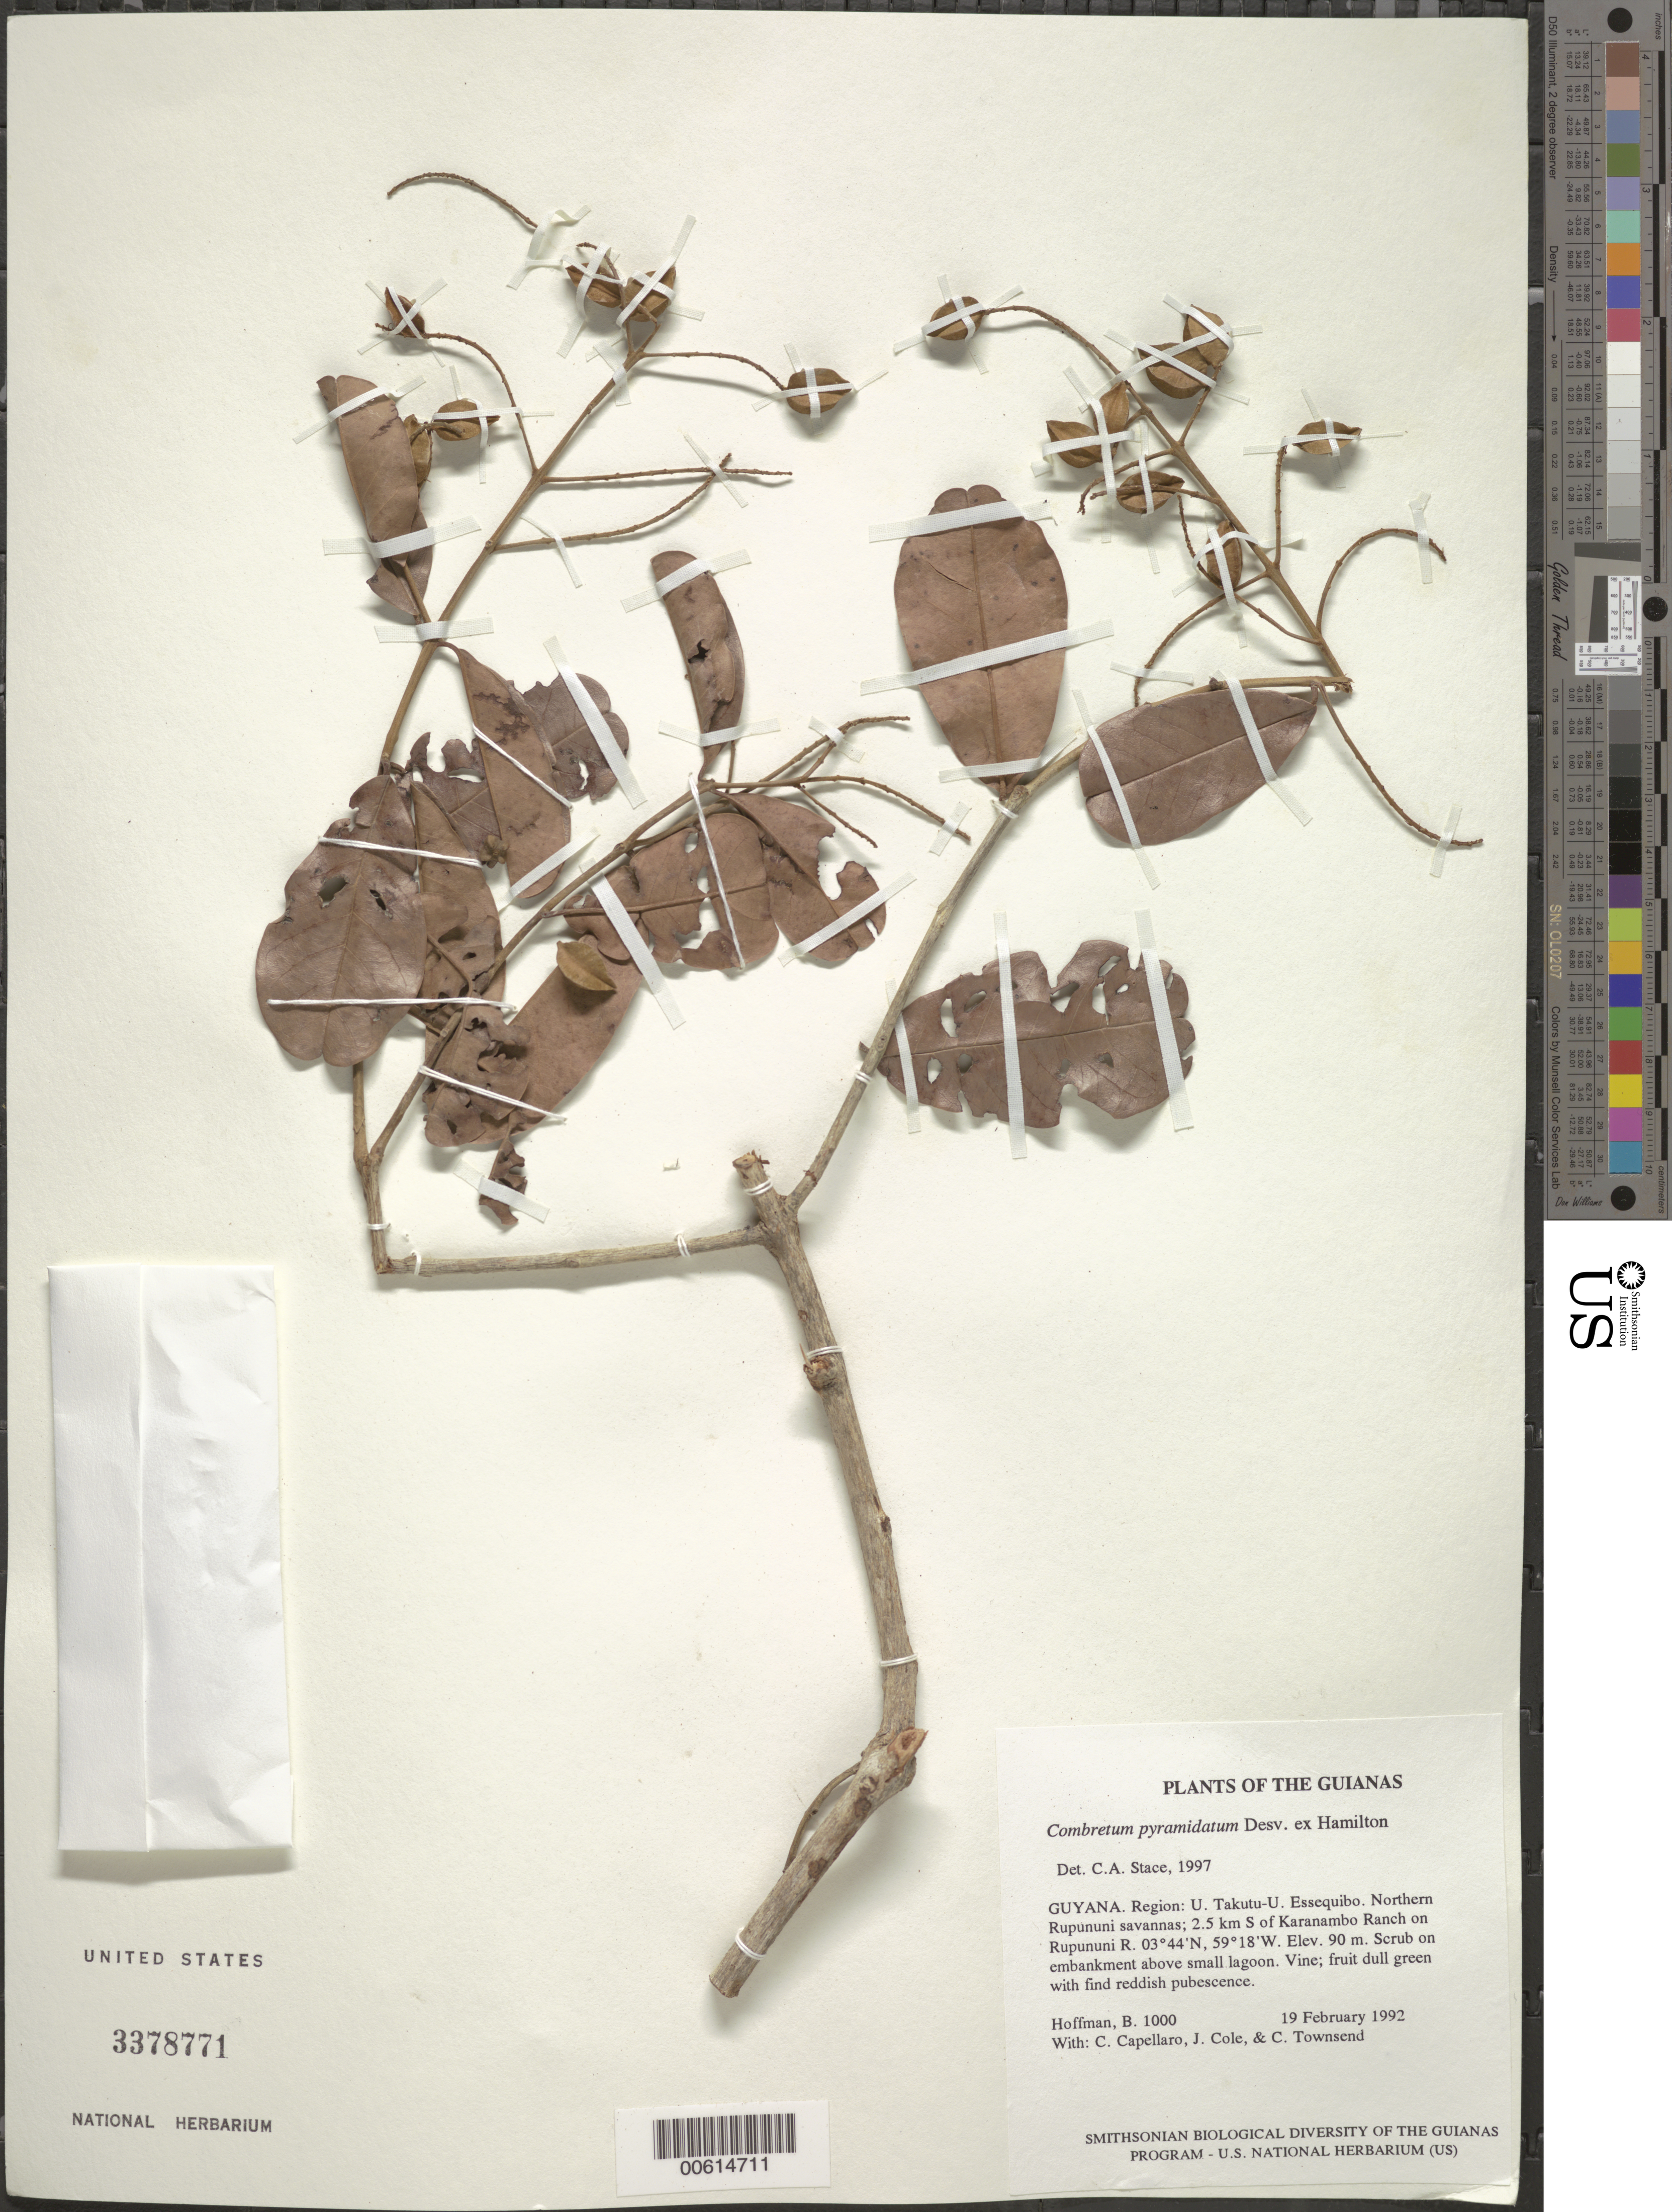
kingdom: Plantae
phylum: Tracheophyta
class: Magnoliopsida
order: Myrtales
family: Combretaceae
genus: Combretum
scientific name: Combretum pyramidatum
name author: Desv.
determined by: Stace, C. A.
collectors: B. Hoffman, C. Capellaro, J. Cole & C. Townsend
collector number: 1000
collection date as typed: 19 February 1992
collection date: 1992-02-19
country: Guyana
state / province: U. Takutu-U. Essequibo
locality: Northern Rupununi savannas; 2.5 km S of Karanambo Ranch on Rupununi River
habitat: Scrub on embankment above small lagoon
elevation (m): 90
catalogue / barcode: US 3378771